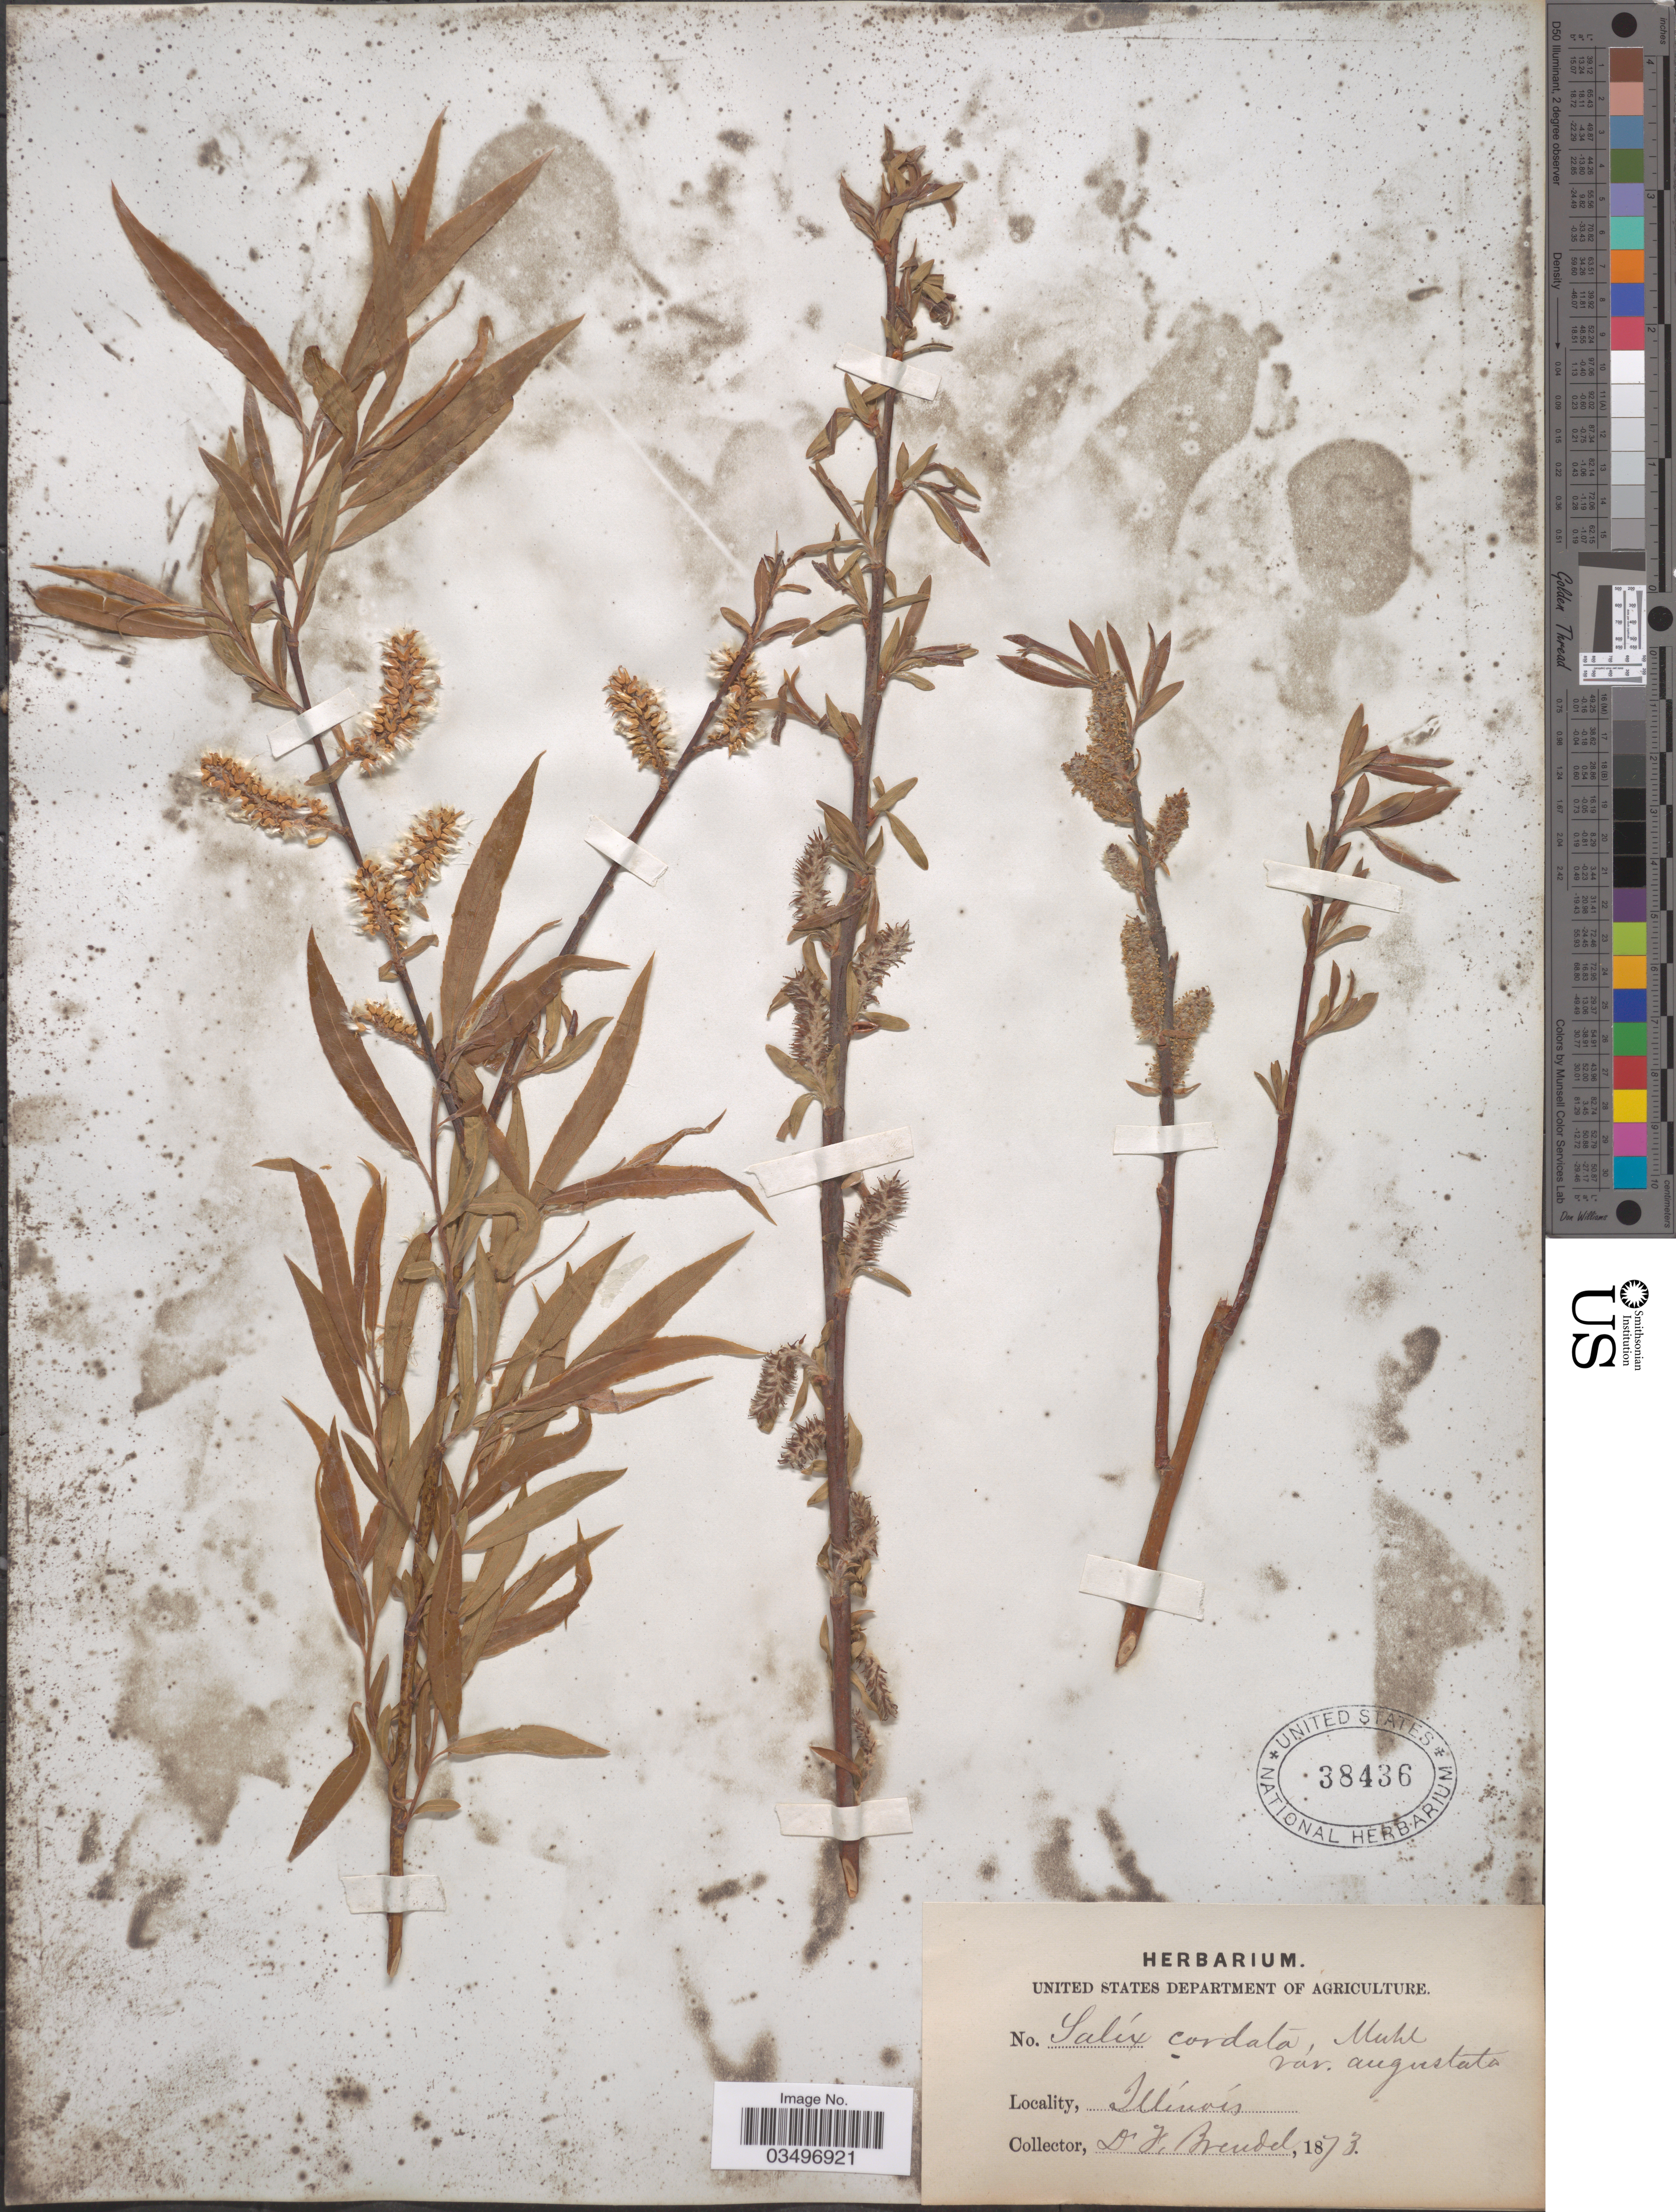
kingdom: Plantae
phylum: Tracheophyta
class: Magnoliopsida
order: Malpighiales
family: Salicaceae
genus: Salix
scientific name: Salix eriocephala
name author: Michx.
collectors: F. Brendel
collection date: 1873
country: United States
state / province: Illinois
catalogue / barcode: US 38436